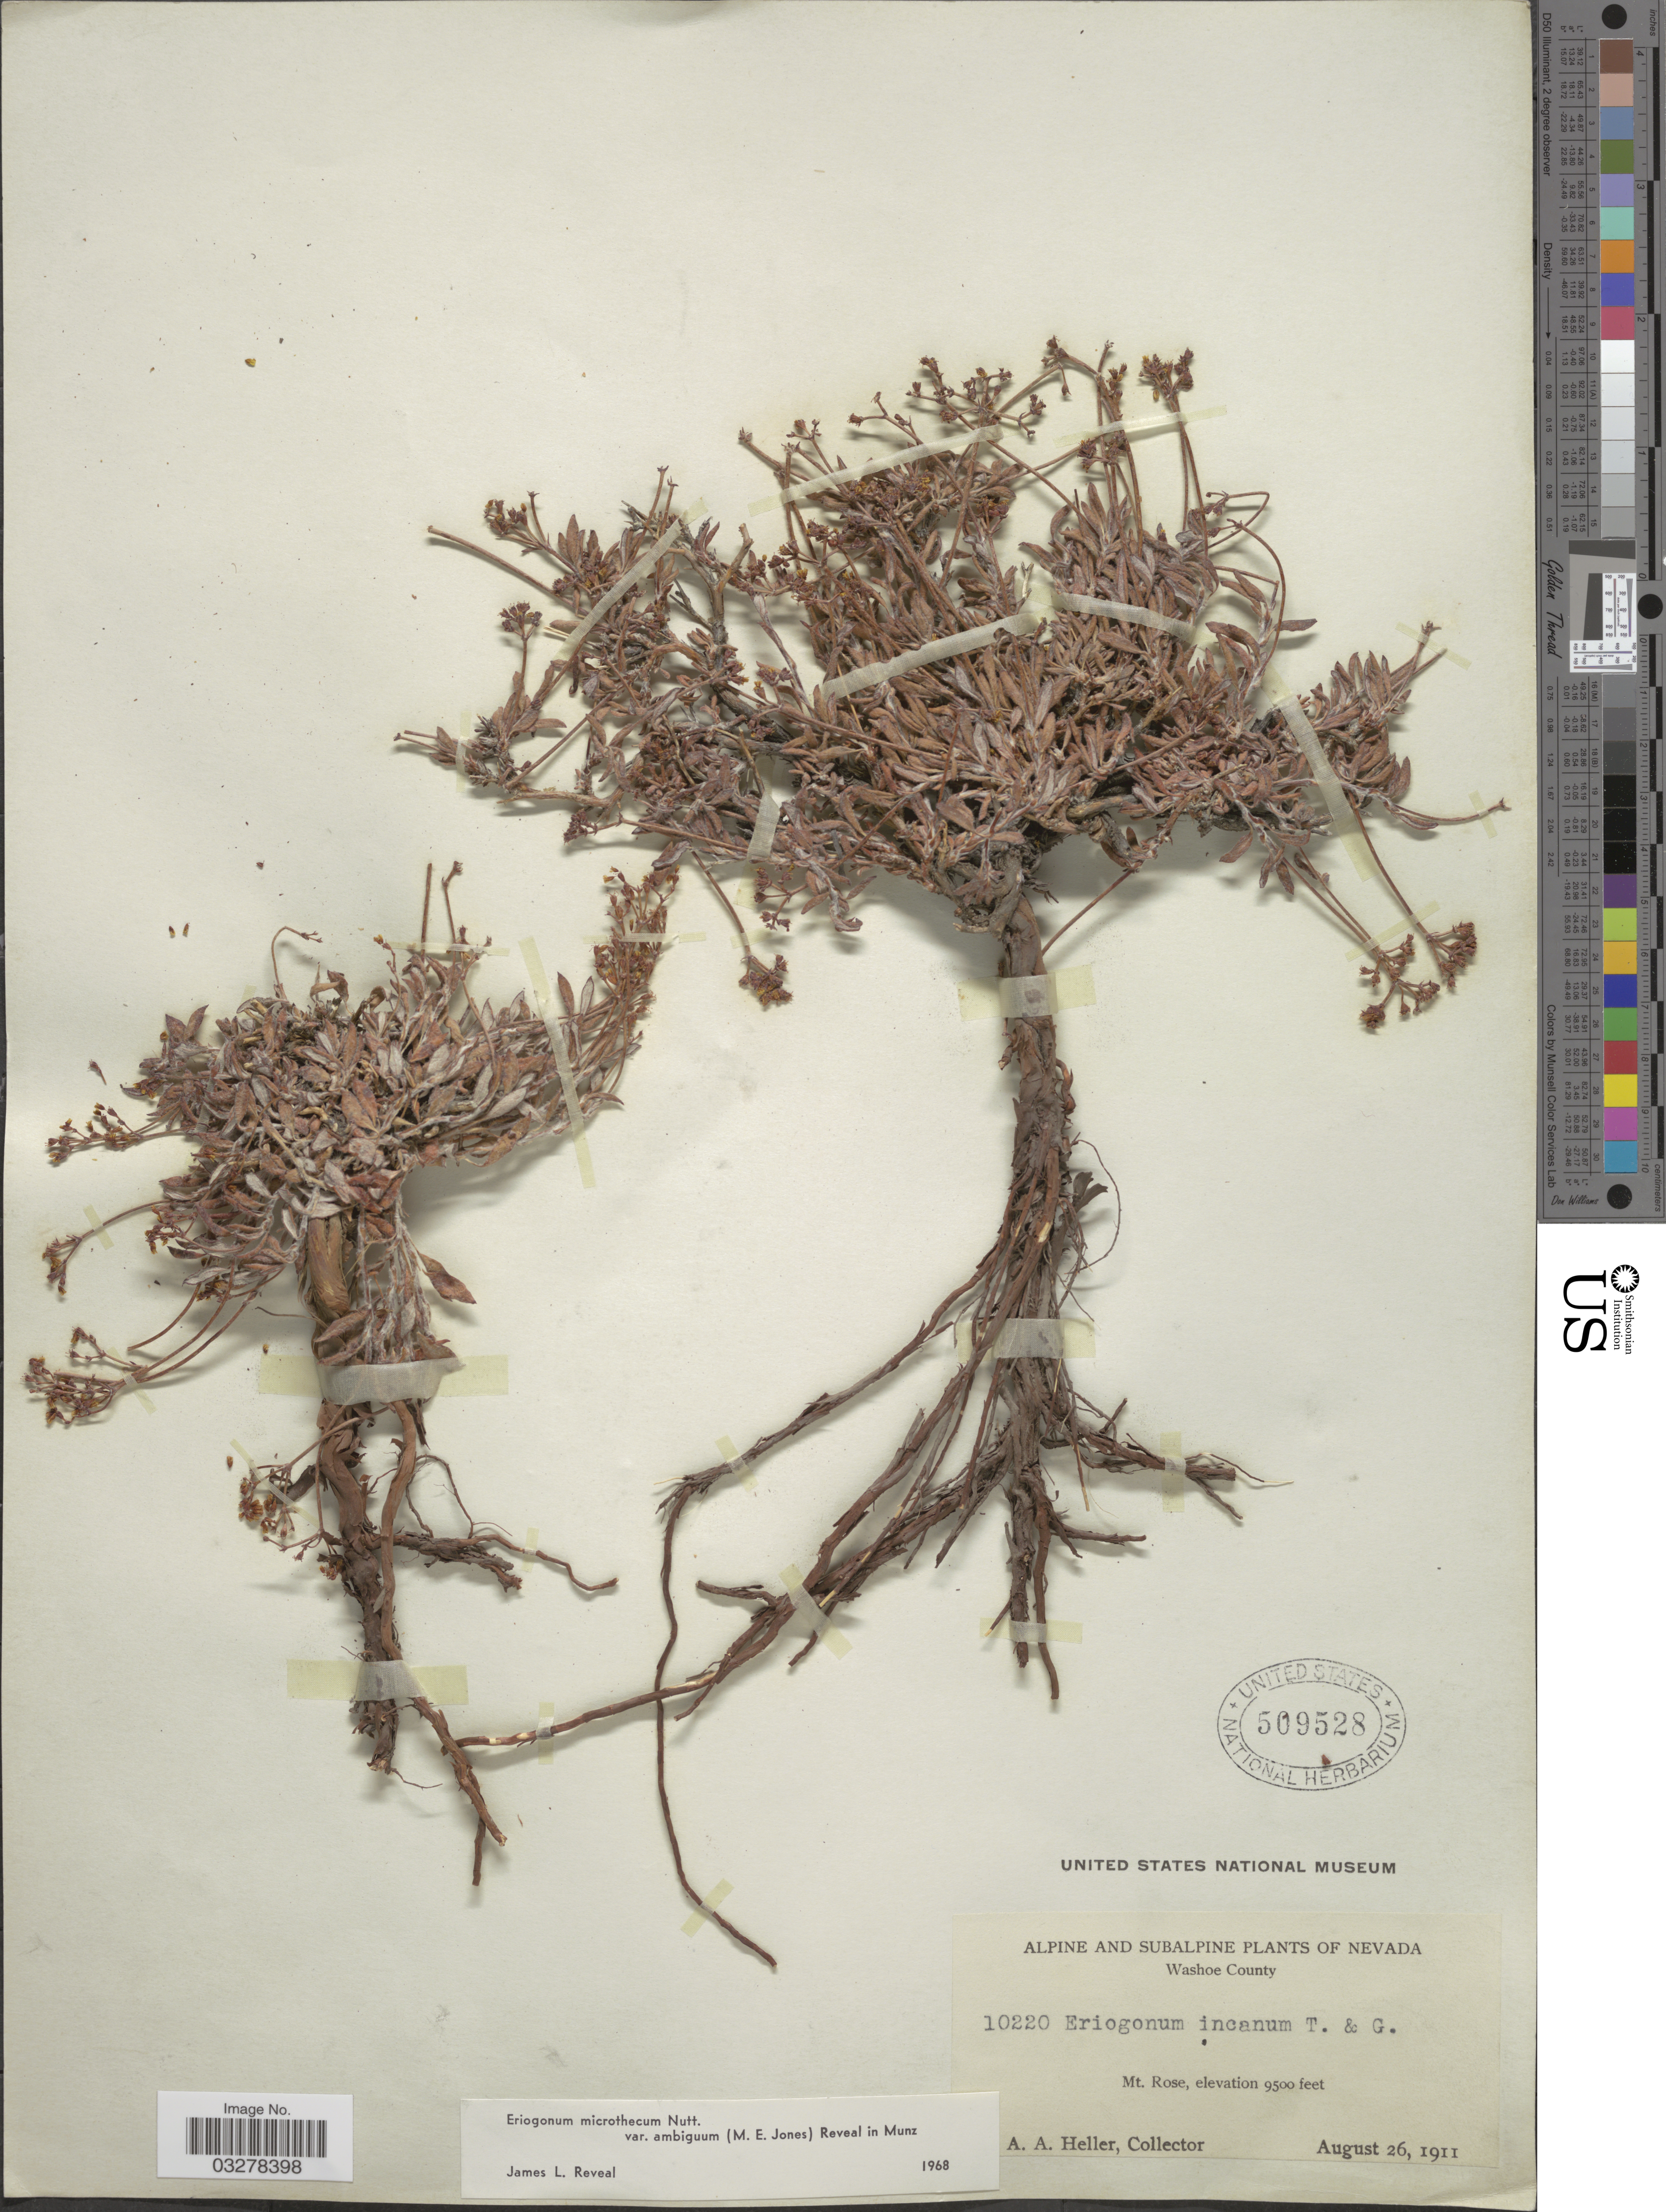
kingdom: Plantae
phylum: Tracheophyta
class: Magnoliopsida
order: Caryophyllales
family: Polygonaceae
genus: Eriogonum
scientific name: Eriogonum microtheca var. ambiguum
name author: (M.E. Jones) Reveal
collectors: A. A. Heller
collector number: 10220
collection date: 1911-08-26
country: United States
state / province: Nevada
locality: Alpine and Subalpine. Washoe County. Mt. rose.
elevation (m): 2896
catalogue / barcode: US 509528